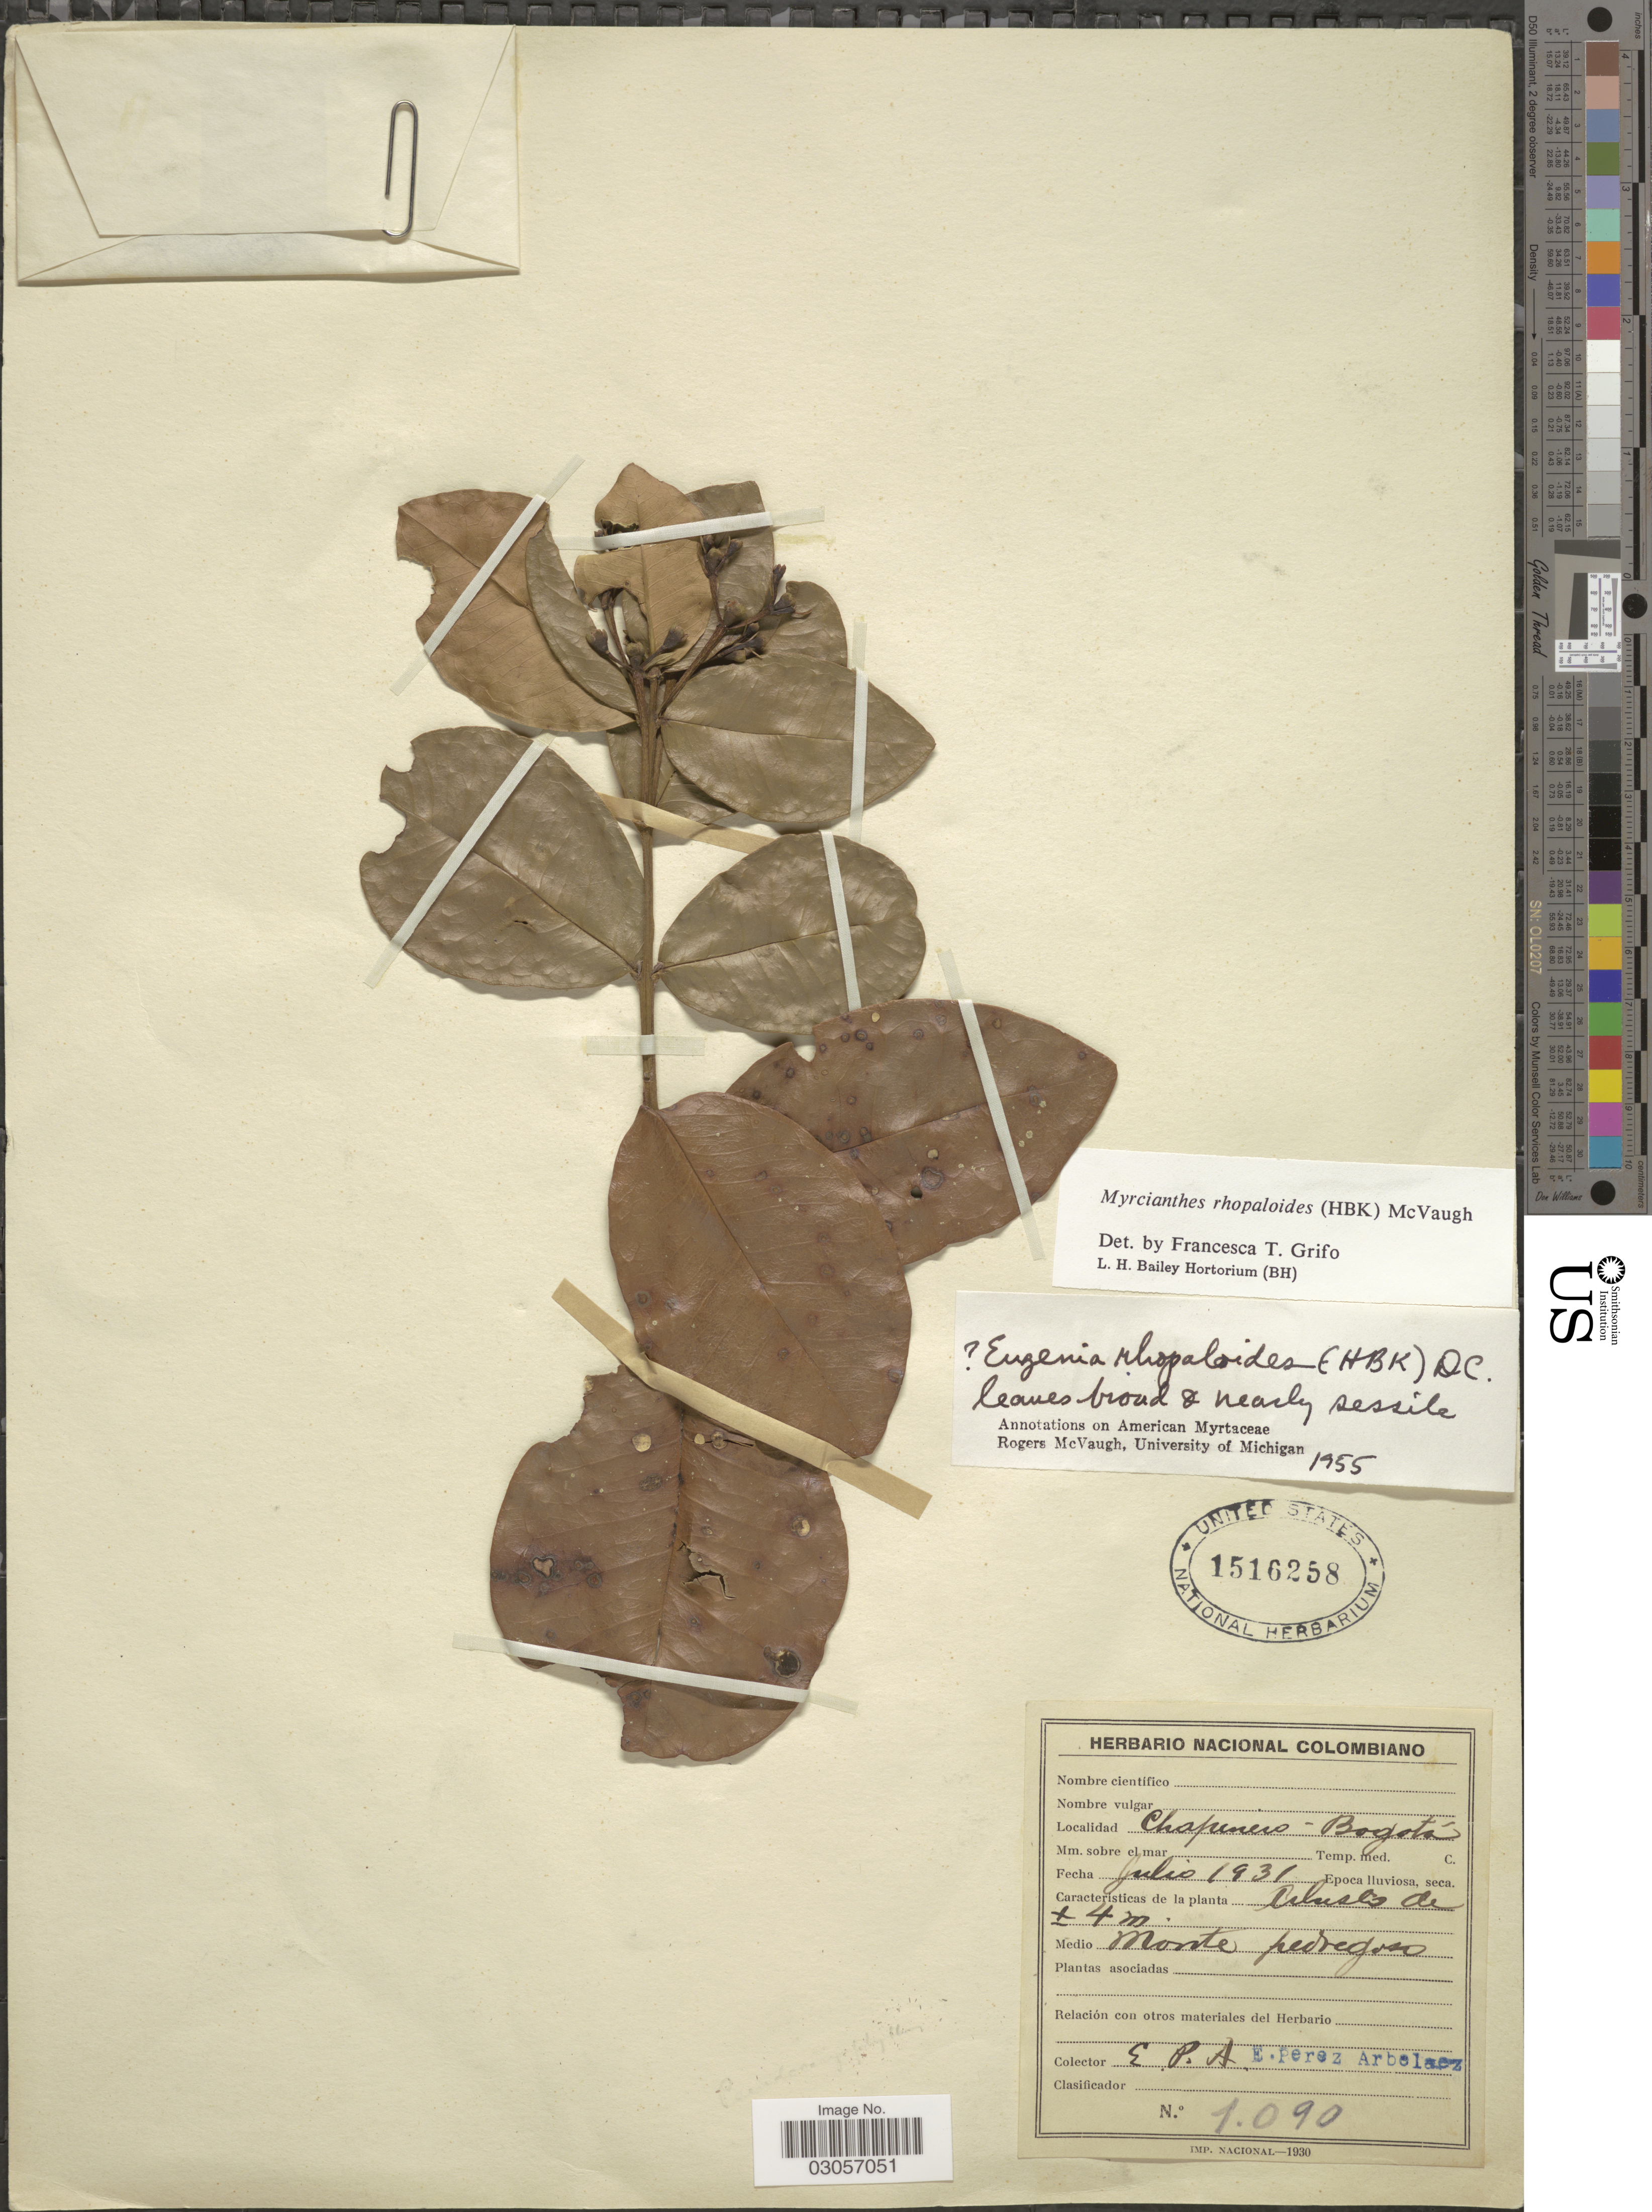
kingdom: Plantae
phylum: Tracheophyta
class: Magnoliopsida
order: Myrtales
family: Myrtaceae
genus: Myrcianthes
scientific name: Myrcianthes rhopaloides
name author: (Kunth) McVaugh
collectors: E. Pérez Arbeláez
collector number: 1090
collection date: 1931-07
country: Colombia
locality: Chapinero - Bogotá.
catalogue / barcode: US 1516258